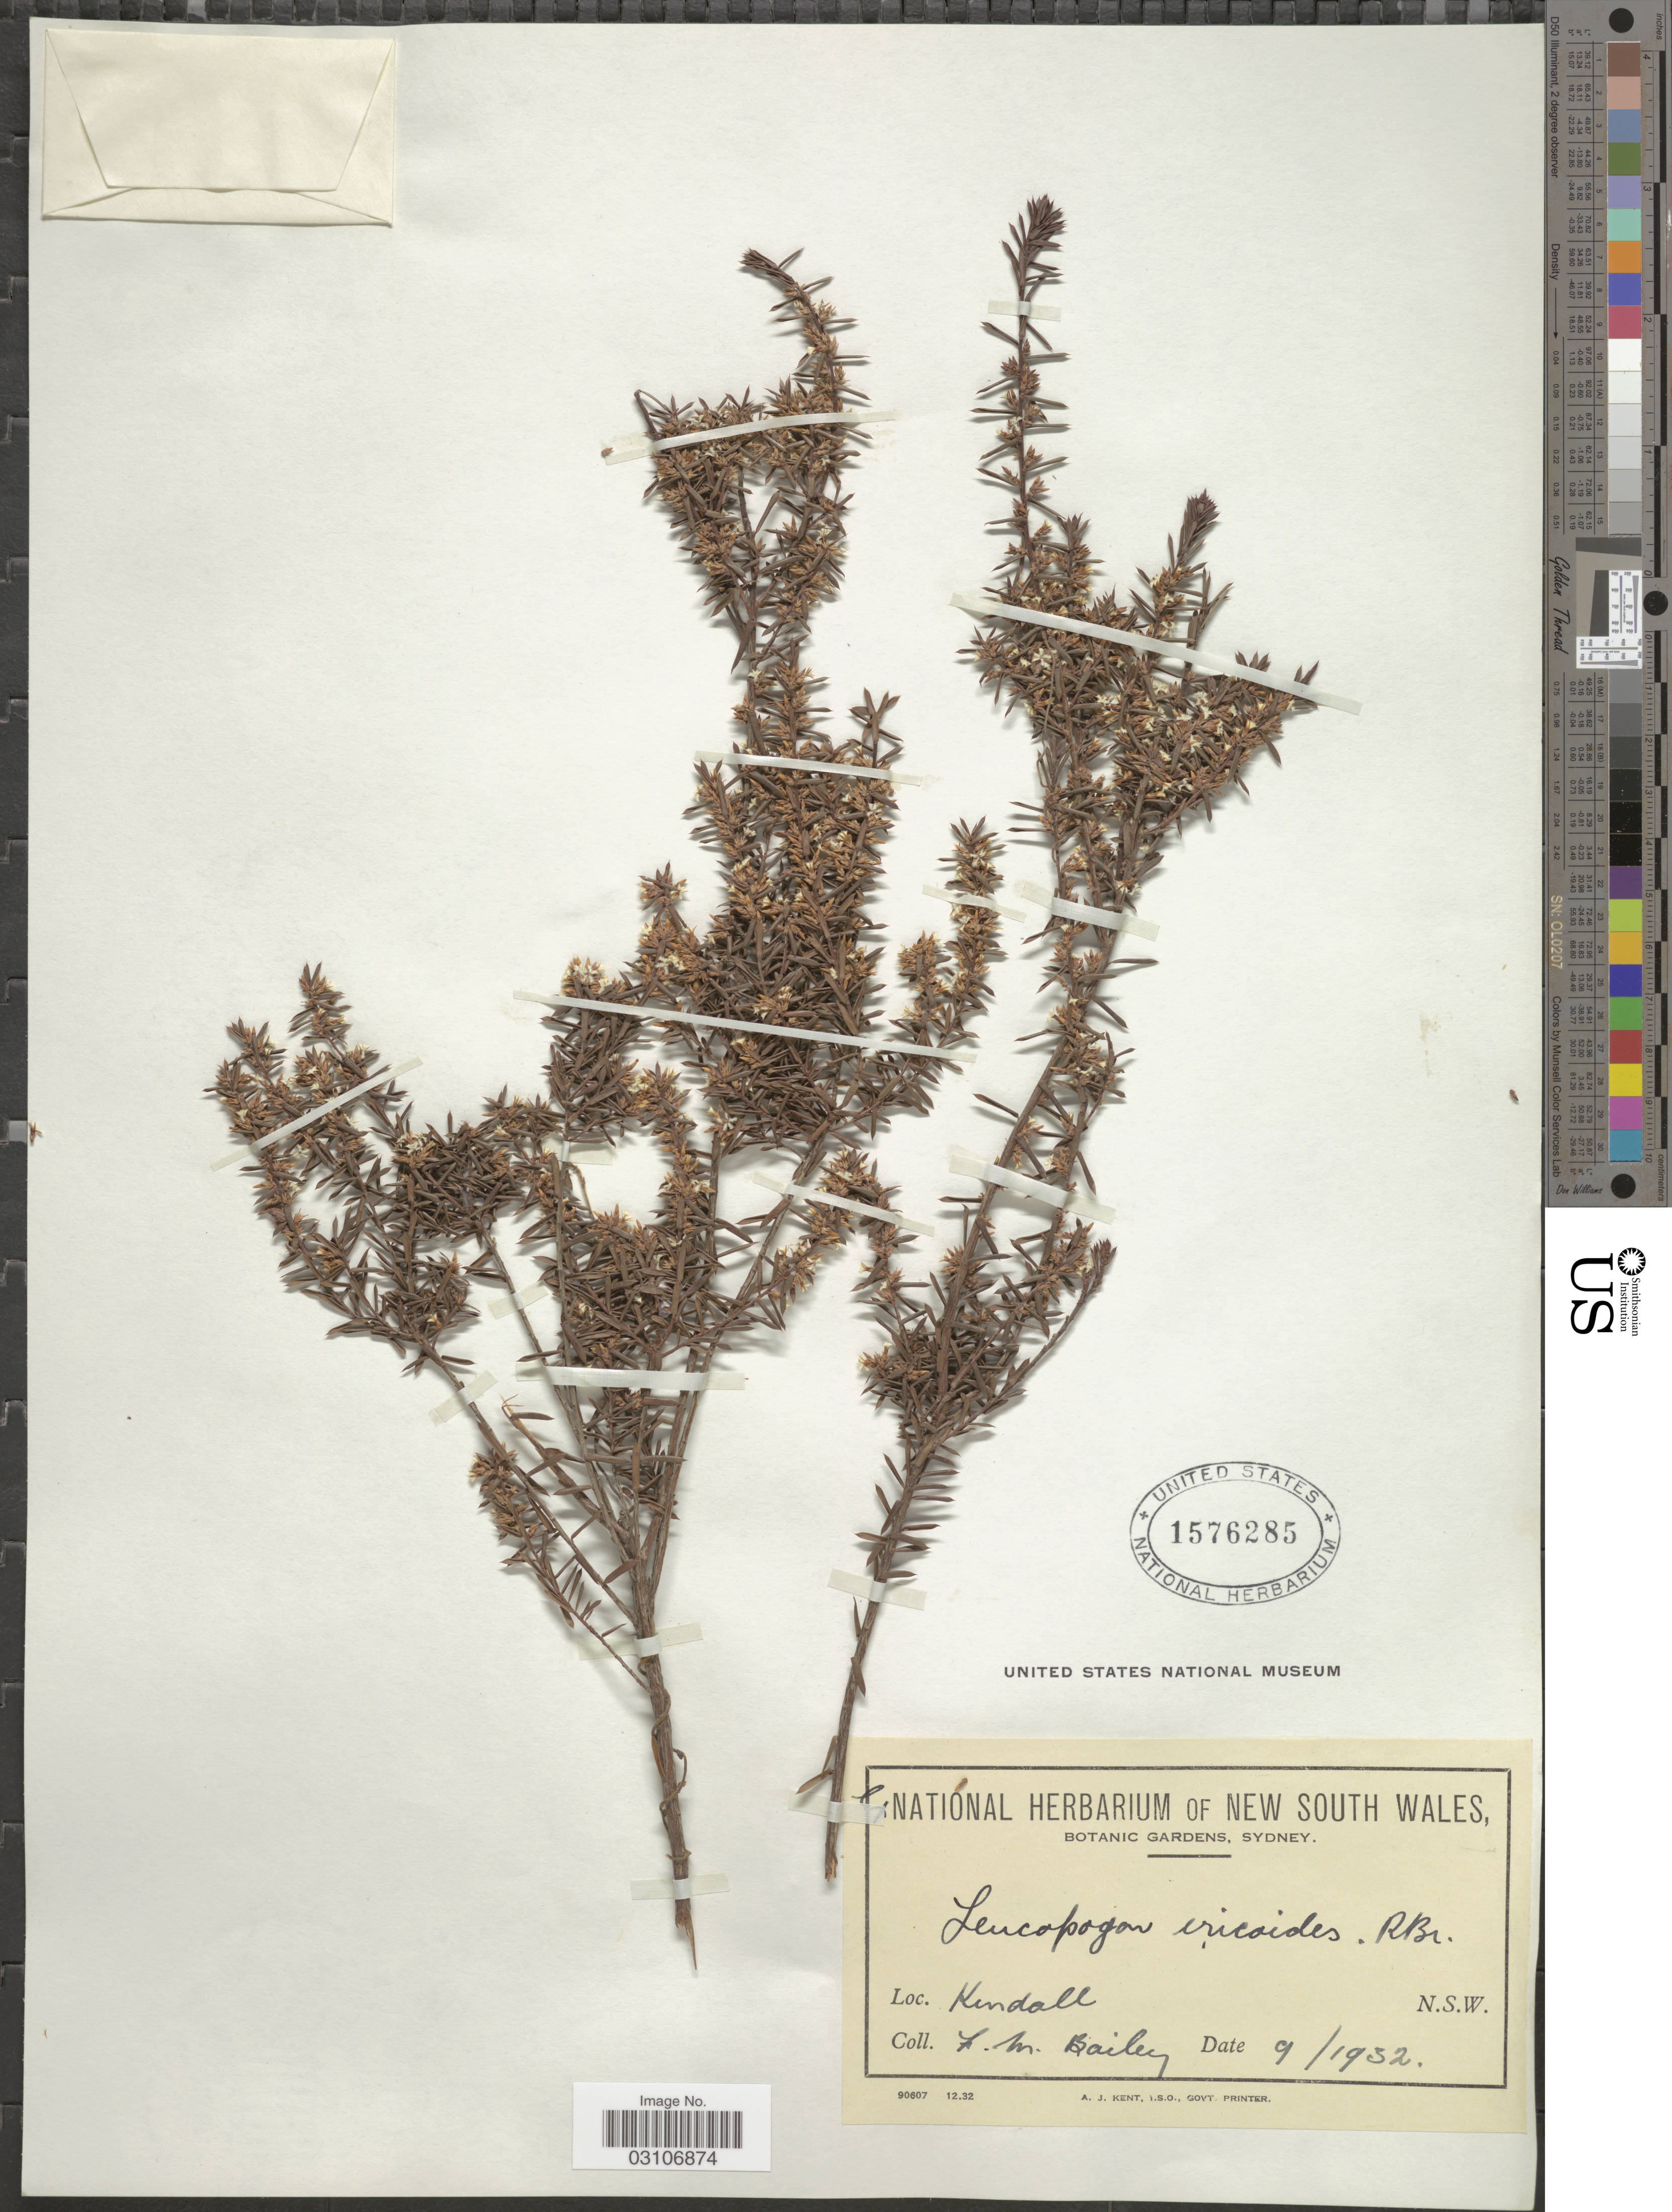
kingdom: Plantae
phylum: Tracheophyta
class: Magnoliopsida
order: Ericales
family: Ericaceae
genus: Leucopogon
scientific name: Leucopogon ericoides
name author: R. Br.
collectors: F. M. Bailey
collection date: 1932-09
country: Australia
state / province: New South Wales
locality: Kendall.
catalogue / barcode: US 1576285